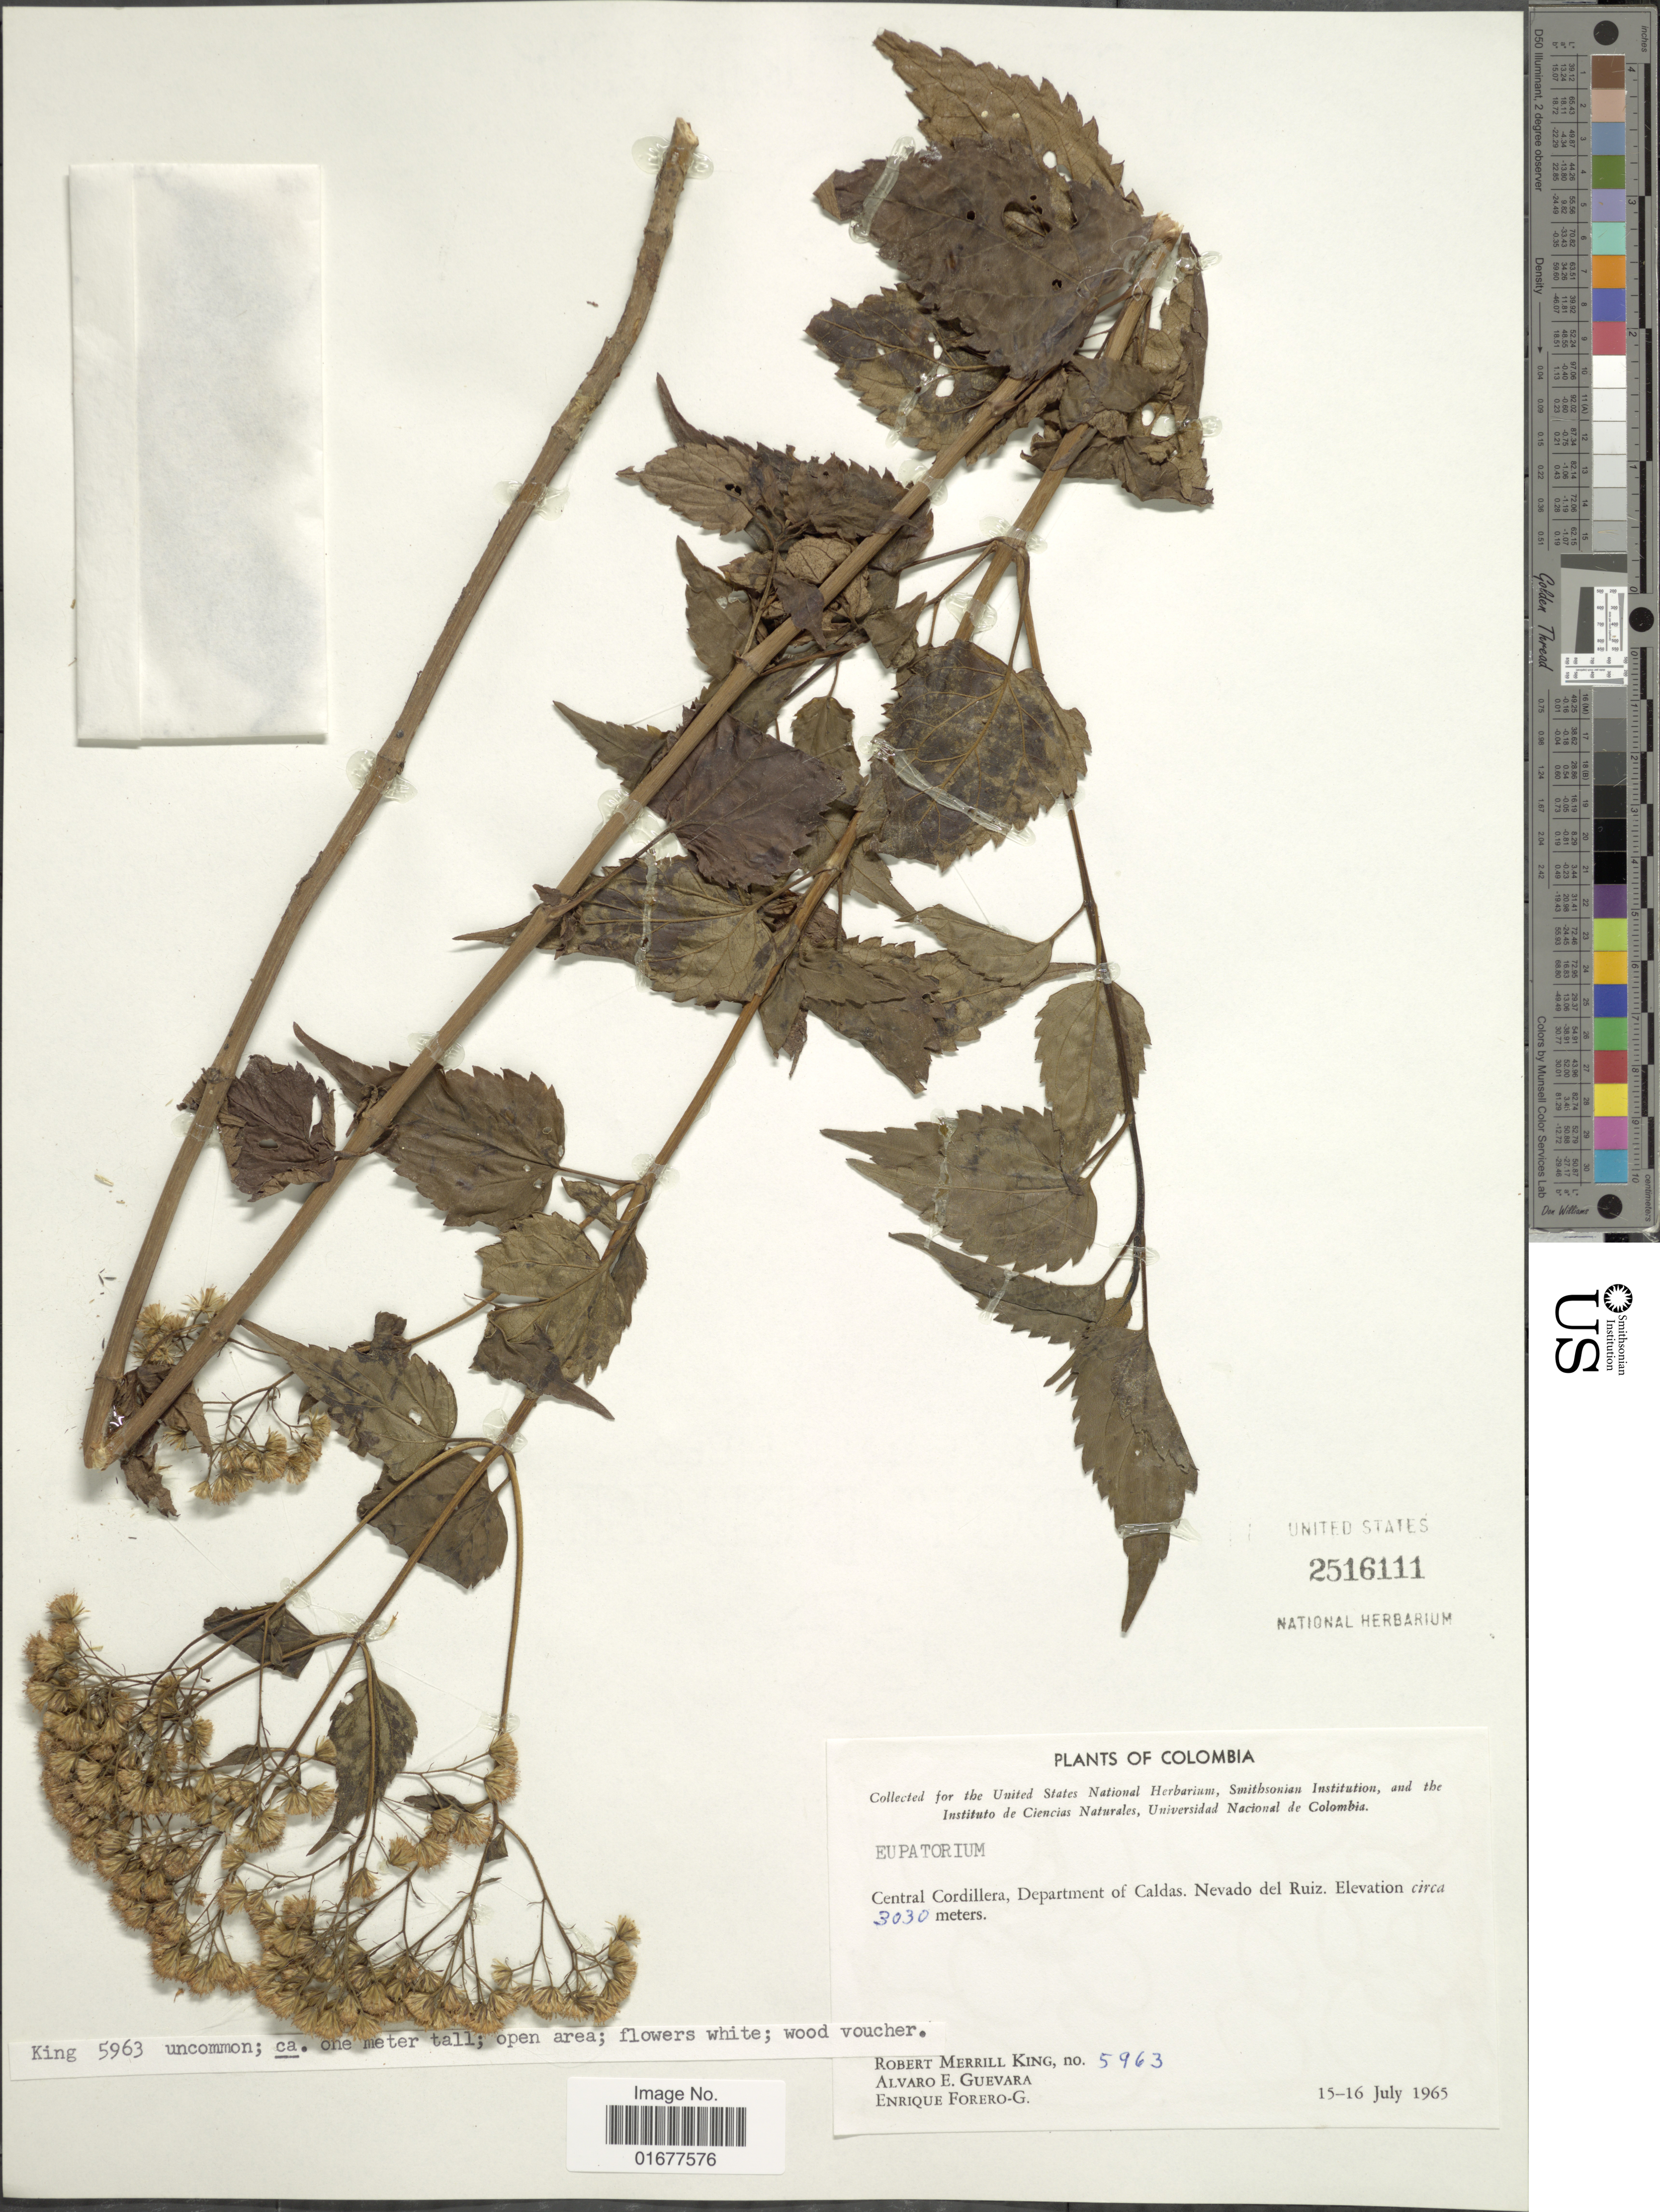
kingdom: Plantae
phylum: Tracheophyta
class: Magnoliopsida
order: Asterales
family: Asteraceae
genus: Ageratina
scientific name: Ageratina sodiroi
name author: (Hieron.) R.M. King & H. Rob.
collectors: R. M. King, A. E. Guevara & E. Forero G.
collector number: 5963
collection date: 1965-07-15/1965-07-16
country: Colombia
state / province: Caldas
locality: Central Cordillera, Nevado del Ruiz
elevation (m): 3030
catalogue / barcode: US 2516111